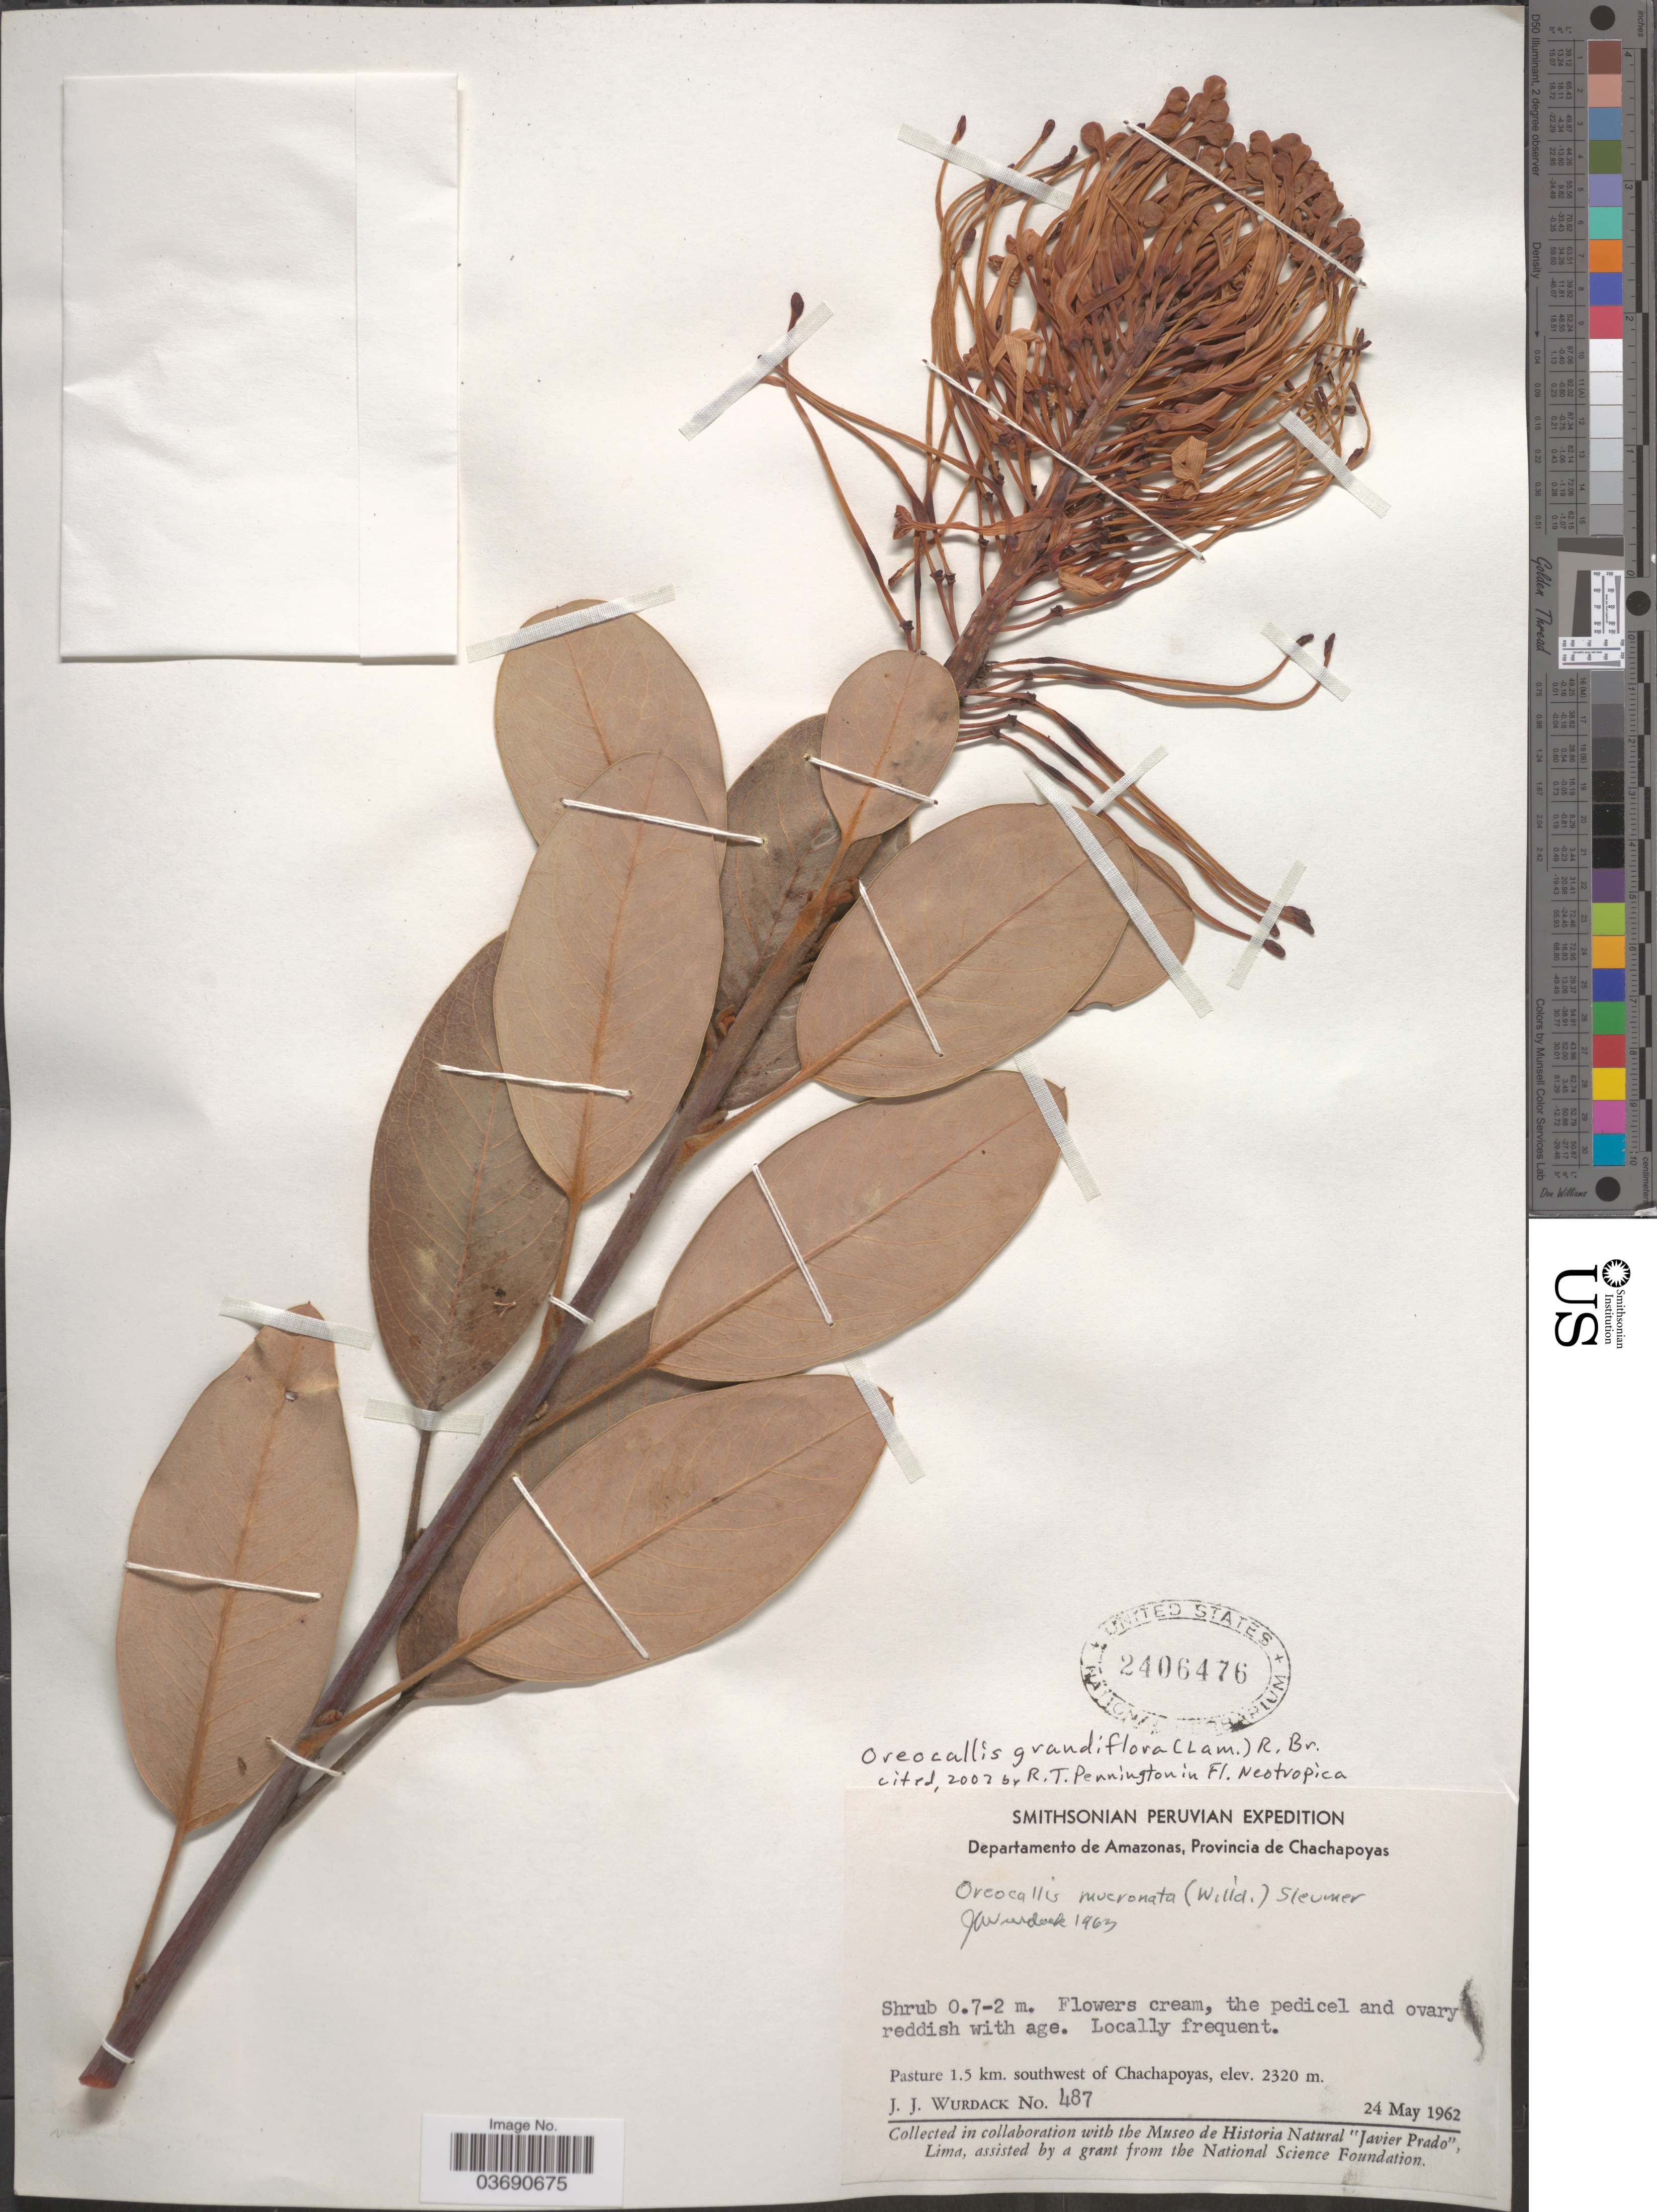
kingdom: Plantae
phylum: Tracheophyta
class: Magnoliopsida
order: Proteales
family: Proteaceae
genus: Oreocallis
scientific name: Oreocallis grandiflora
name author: (Lam.) R. Br.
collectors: J. J. Wurdack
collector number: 487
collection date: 1962-05-24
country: Peru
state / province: Amazonas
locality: Departamento de Amazonas, Provincia de Chachapoyas. Pasture 1.5 km. southwest of Chachapoyas.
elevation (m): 2320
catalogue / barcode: US 2406476